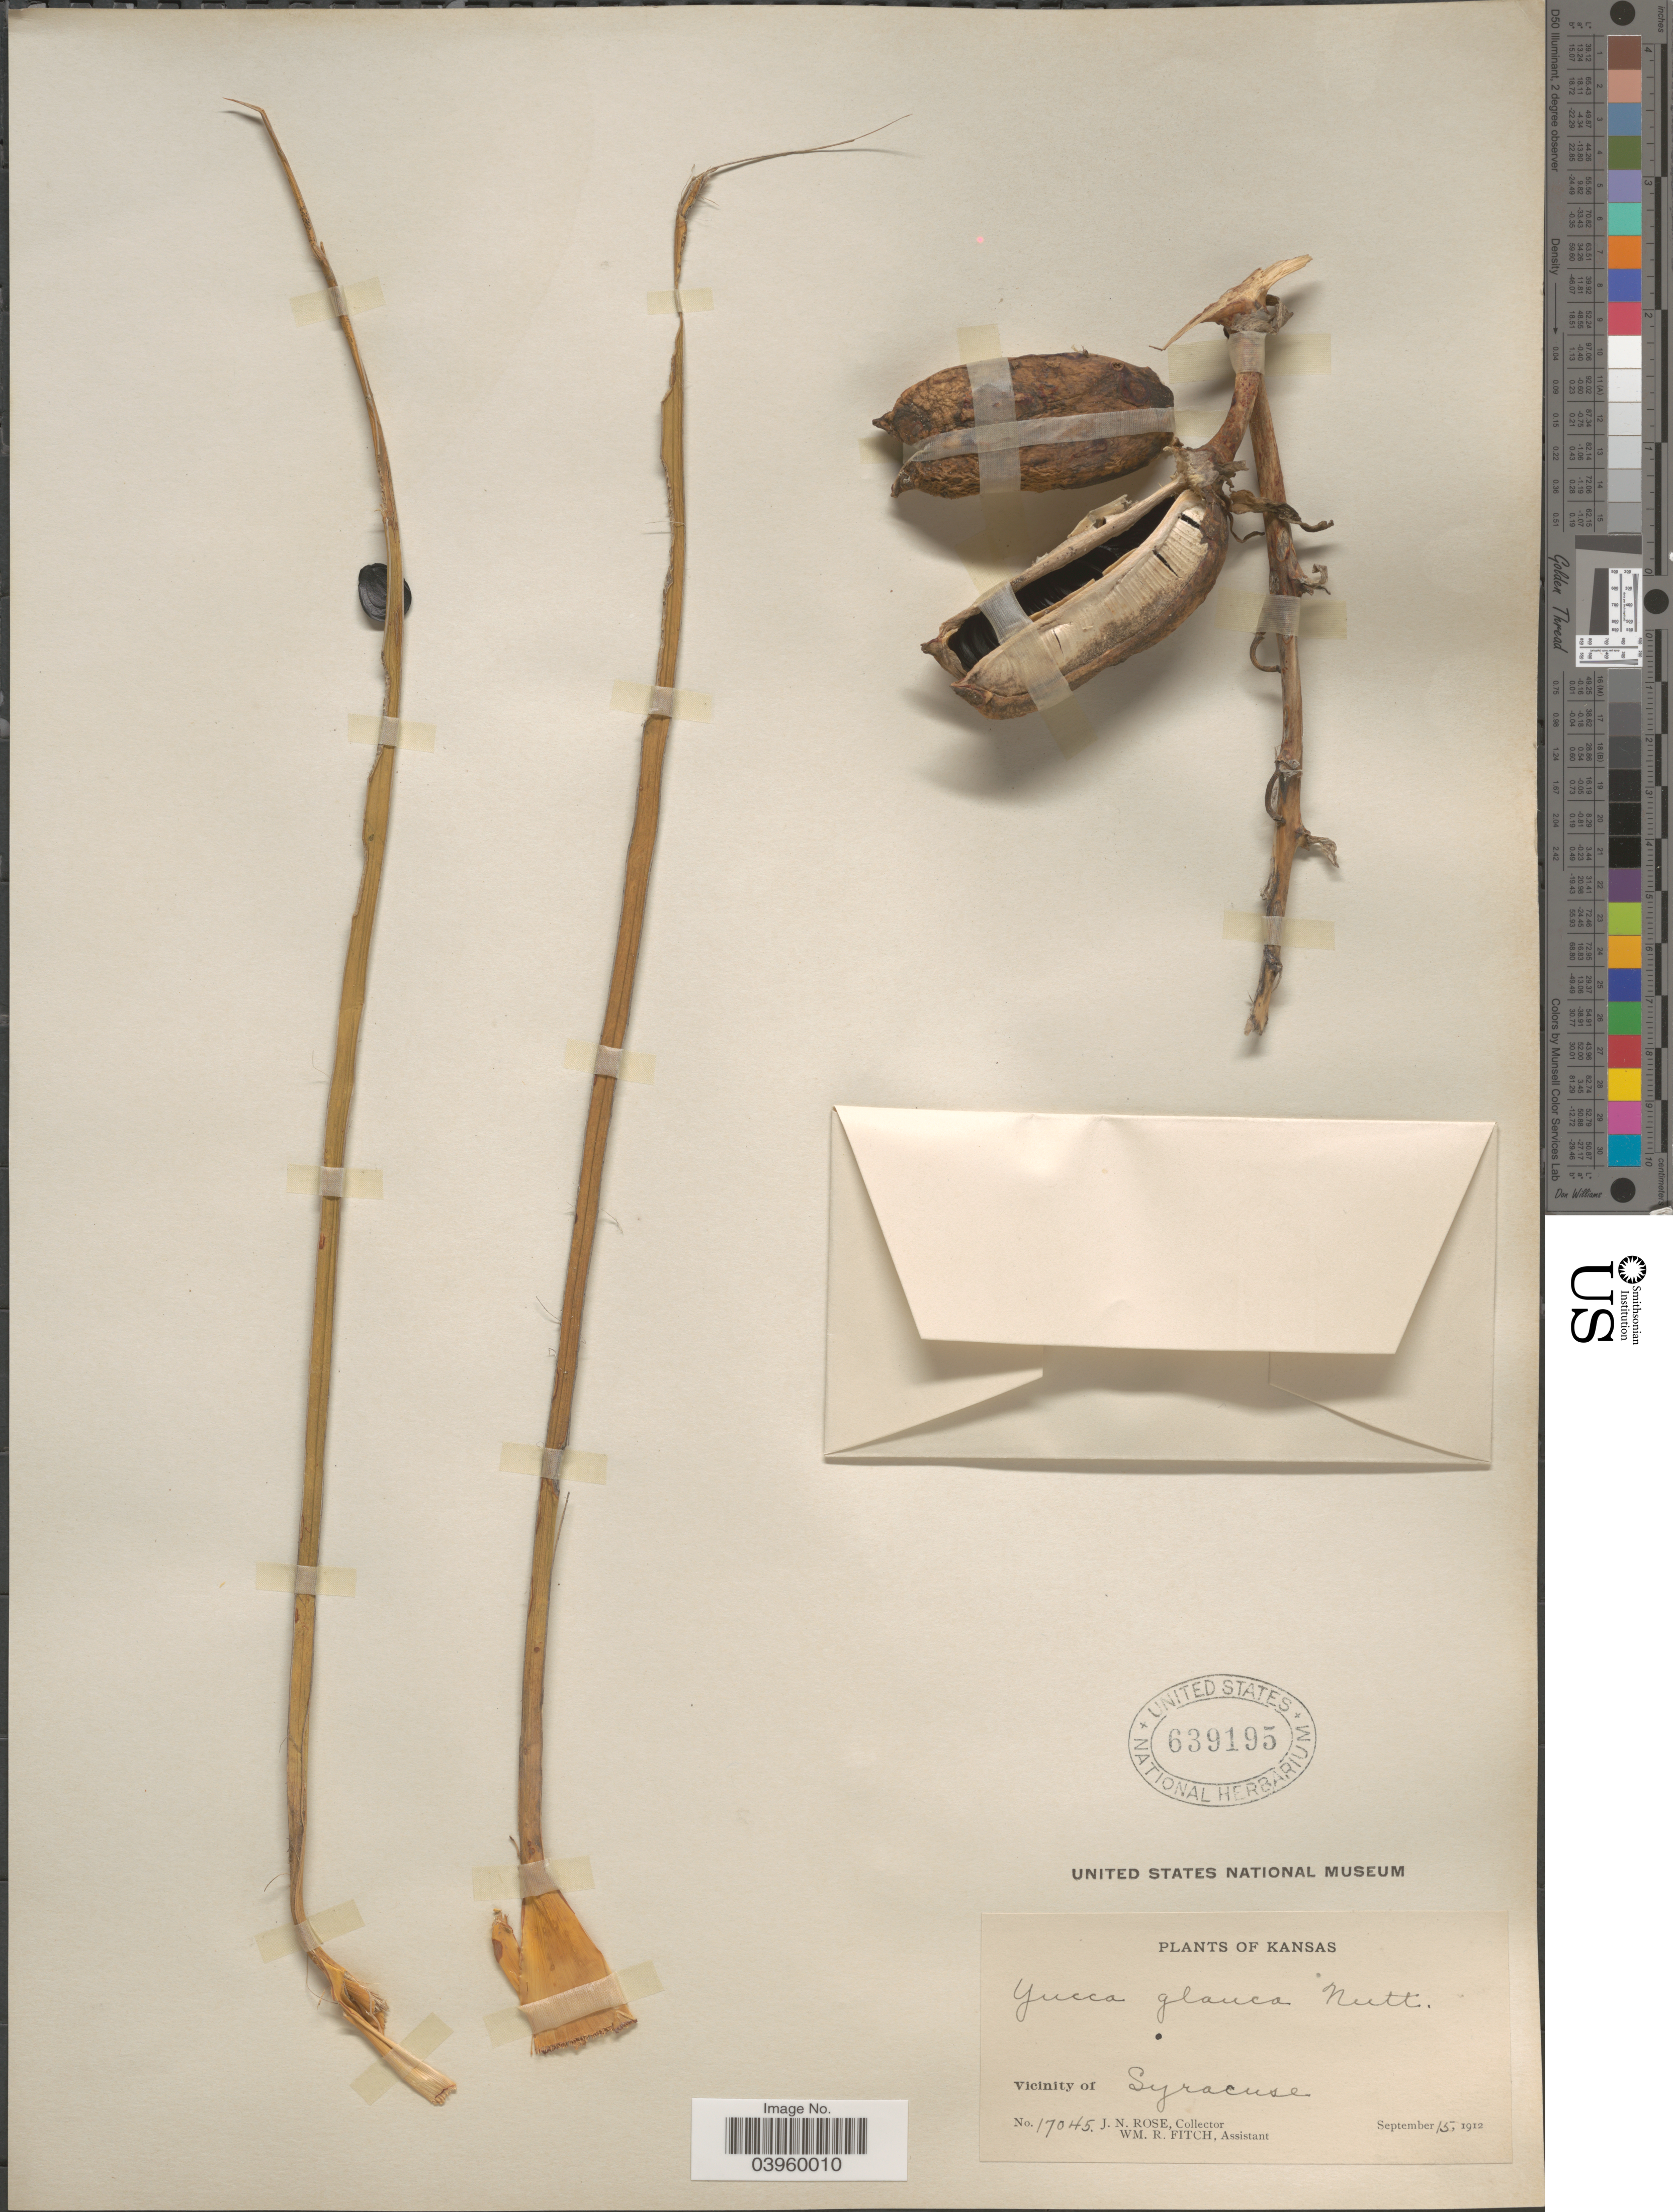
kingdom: Plantae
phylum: Tracheophyta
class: Liliopsida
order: Asparagales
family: Asparagaceae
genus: Yucca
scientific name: Yucca glauca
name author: Nutt.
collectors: J. N. Rose & W. R. Fitch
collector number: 17045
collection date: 1912-09-15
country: United States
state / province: Kansas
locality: Vicinity of Syracuse.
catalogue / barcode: US 639195